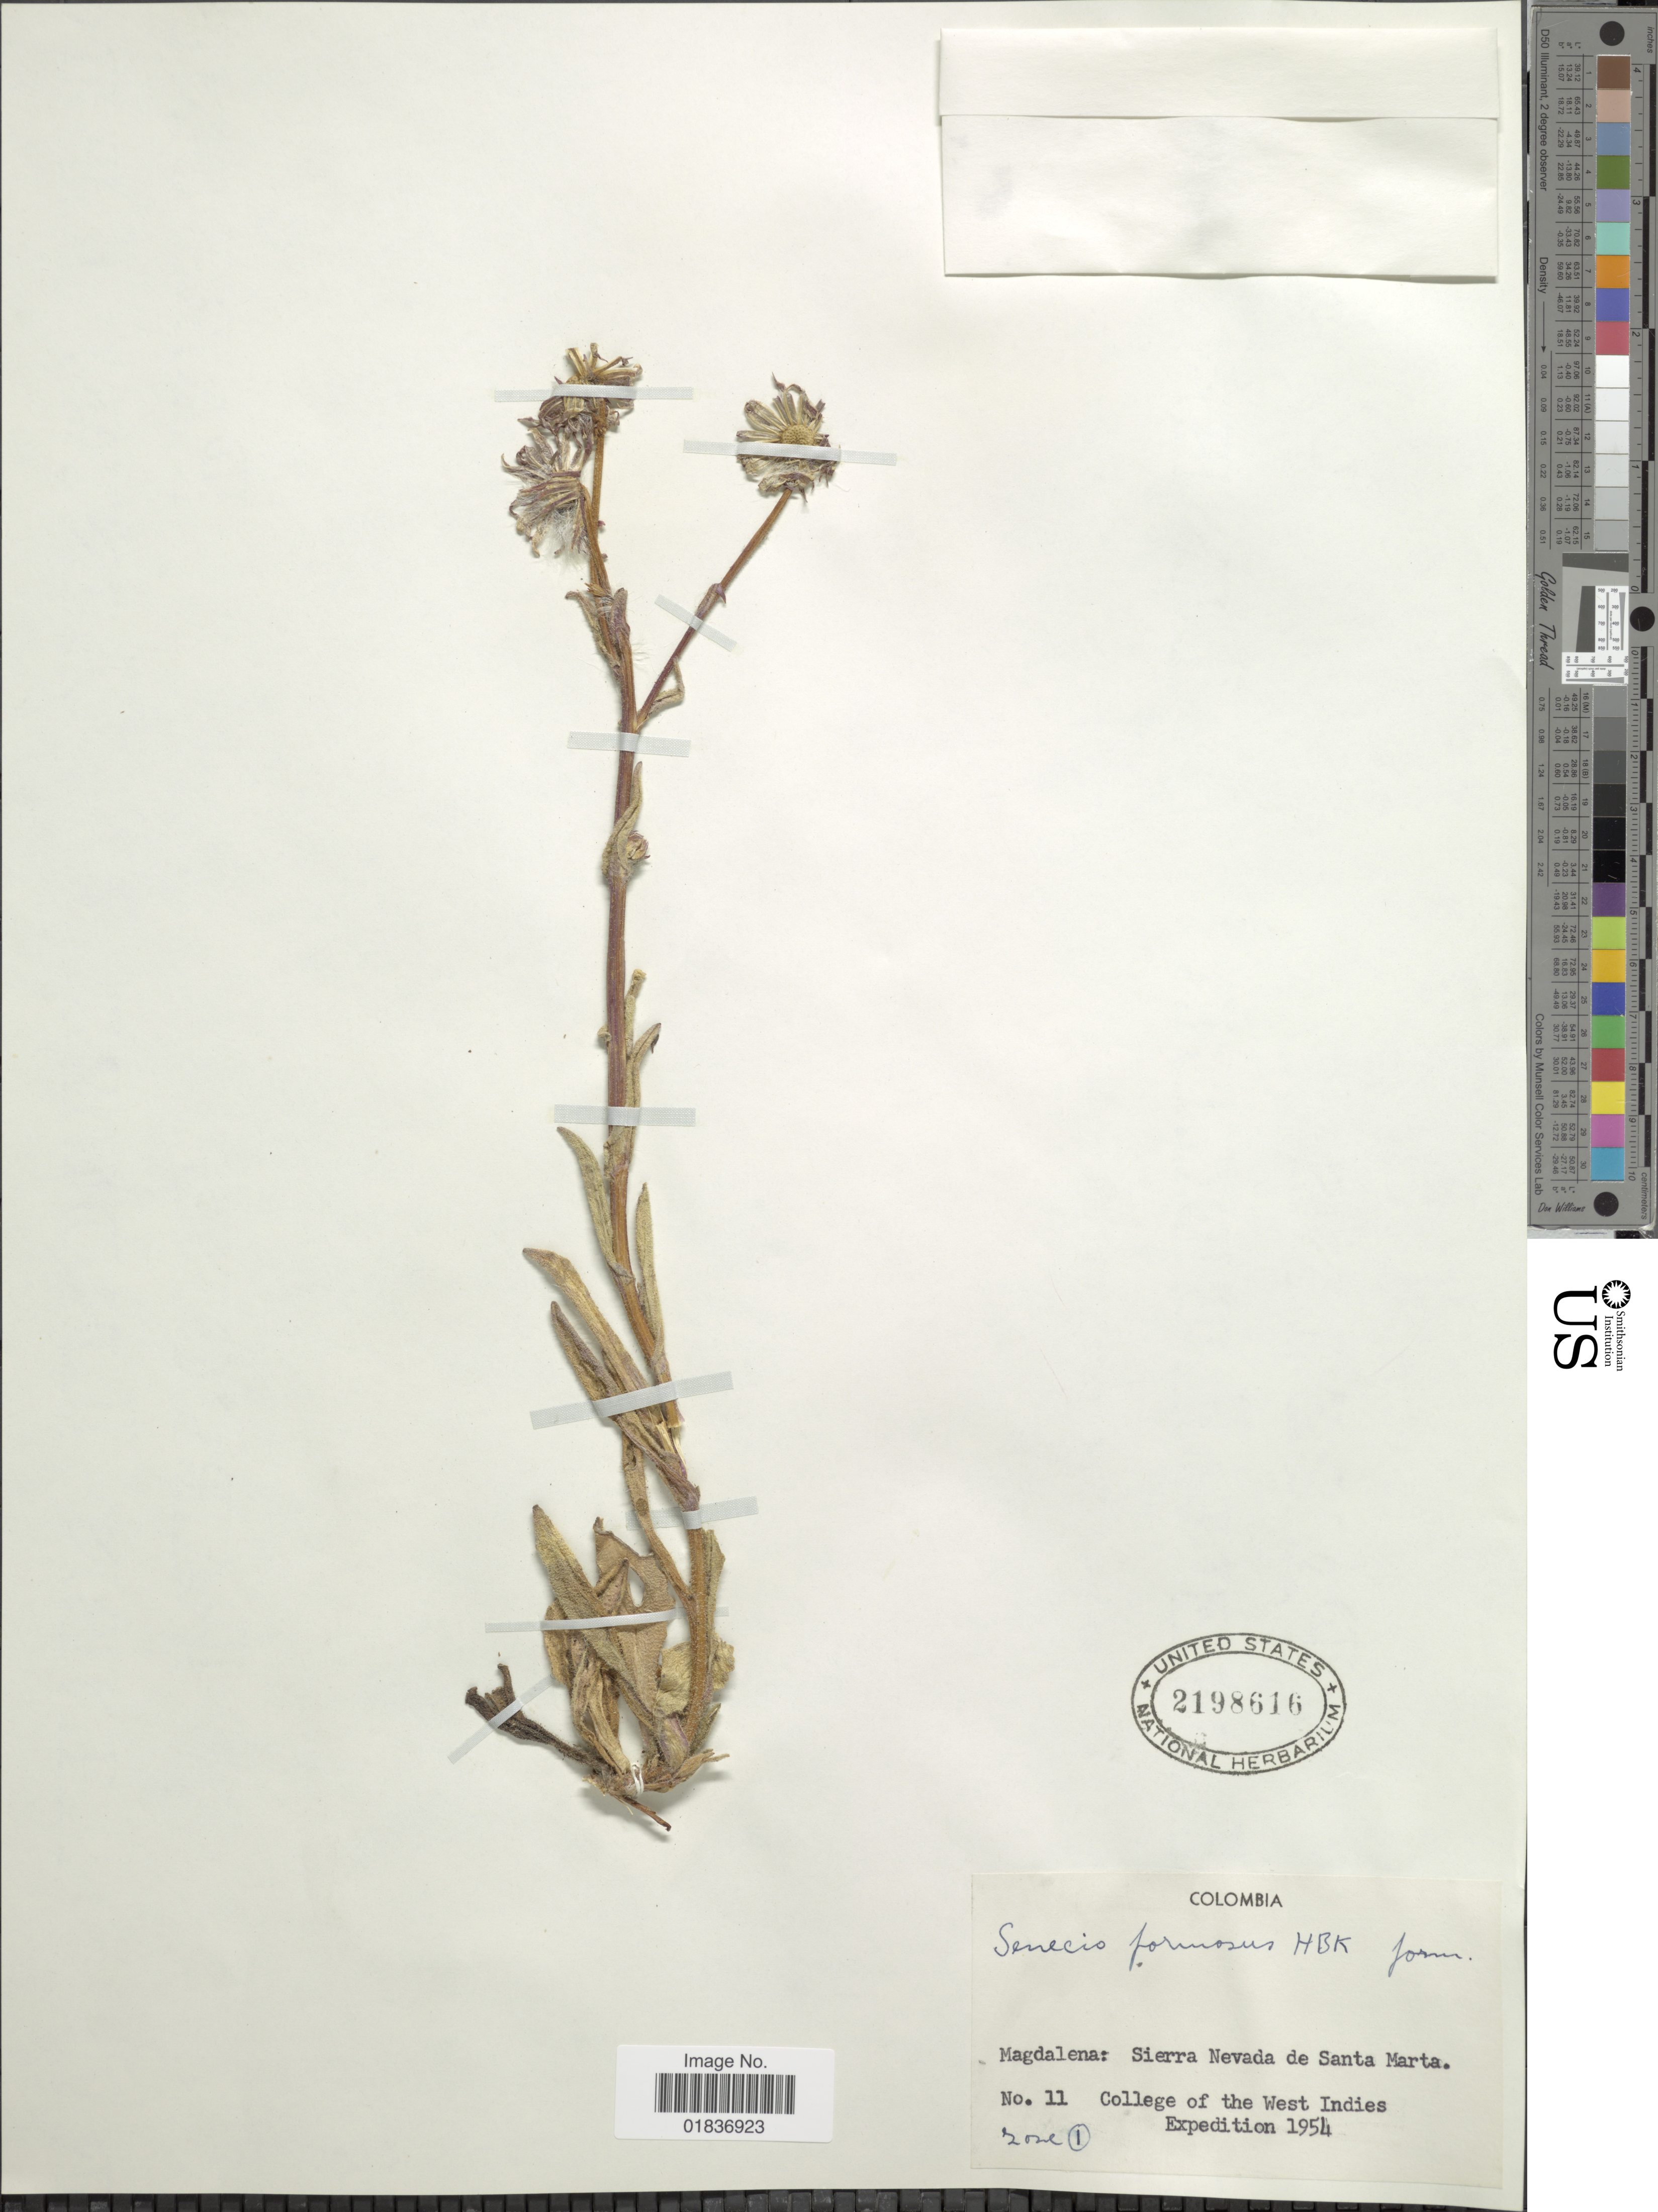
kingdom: Plantae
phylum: Tracheophyta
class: Magnoliopsida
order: Asterales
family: Asteraceae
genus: Senecio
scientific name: Senecio wedglacialis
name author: Cuatrec.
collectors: University of the West Indies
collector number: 11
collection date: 1954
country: Colombia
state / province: Magdalena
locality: Magdalena: Sierra Nevada de Santa Marta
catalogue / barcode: US 2198616